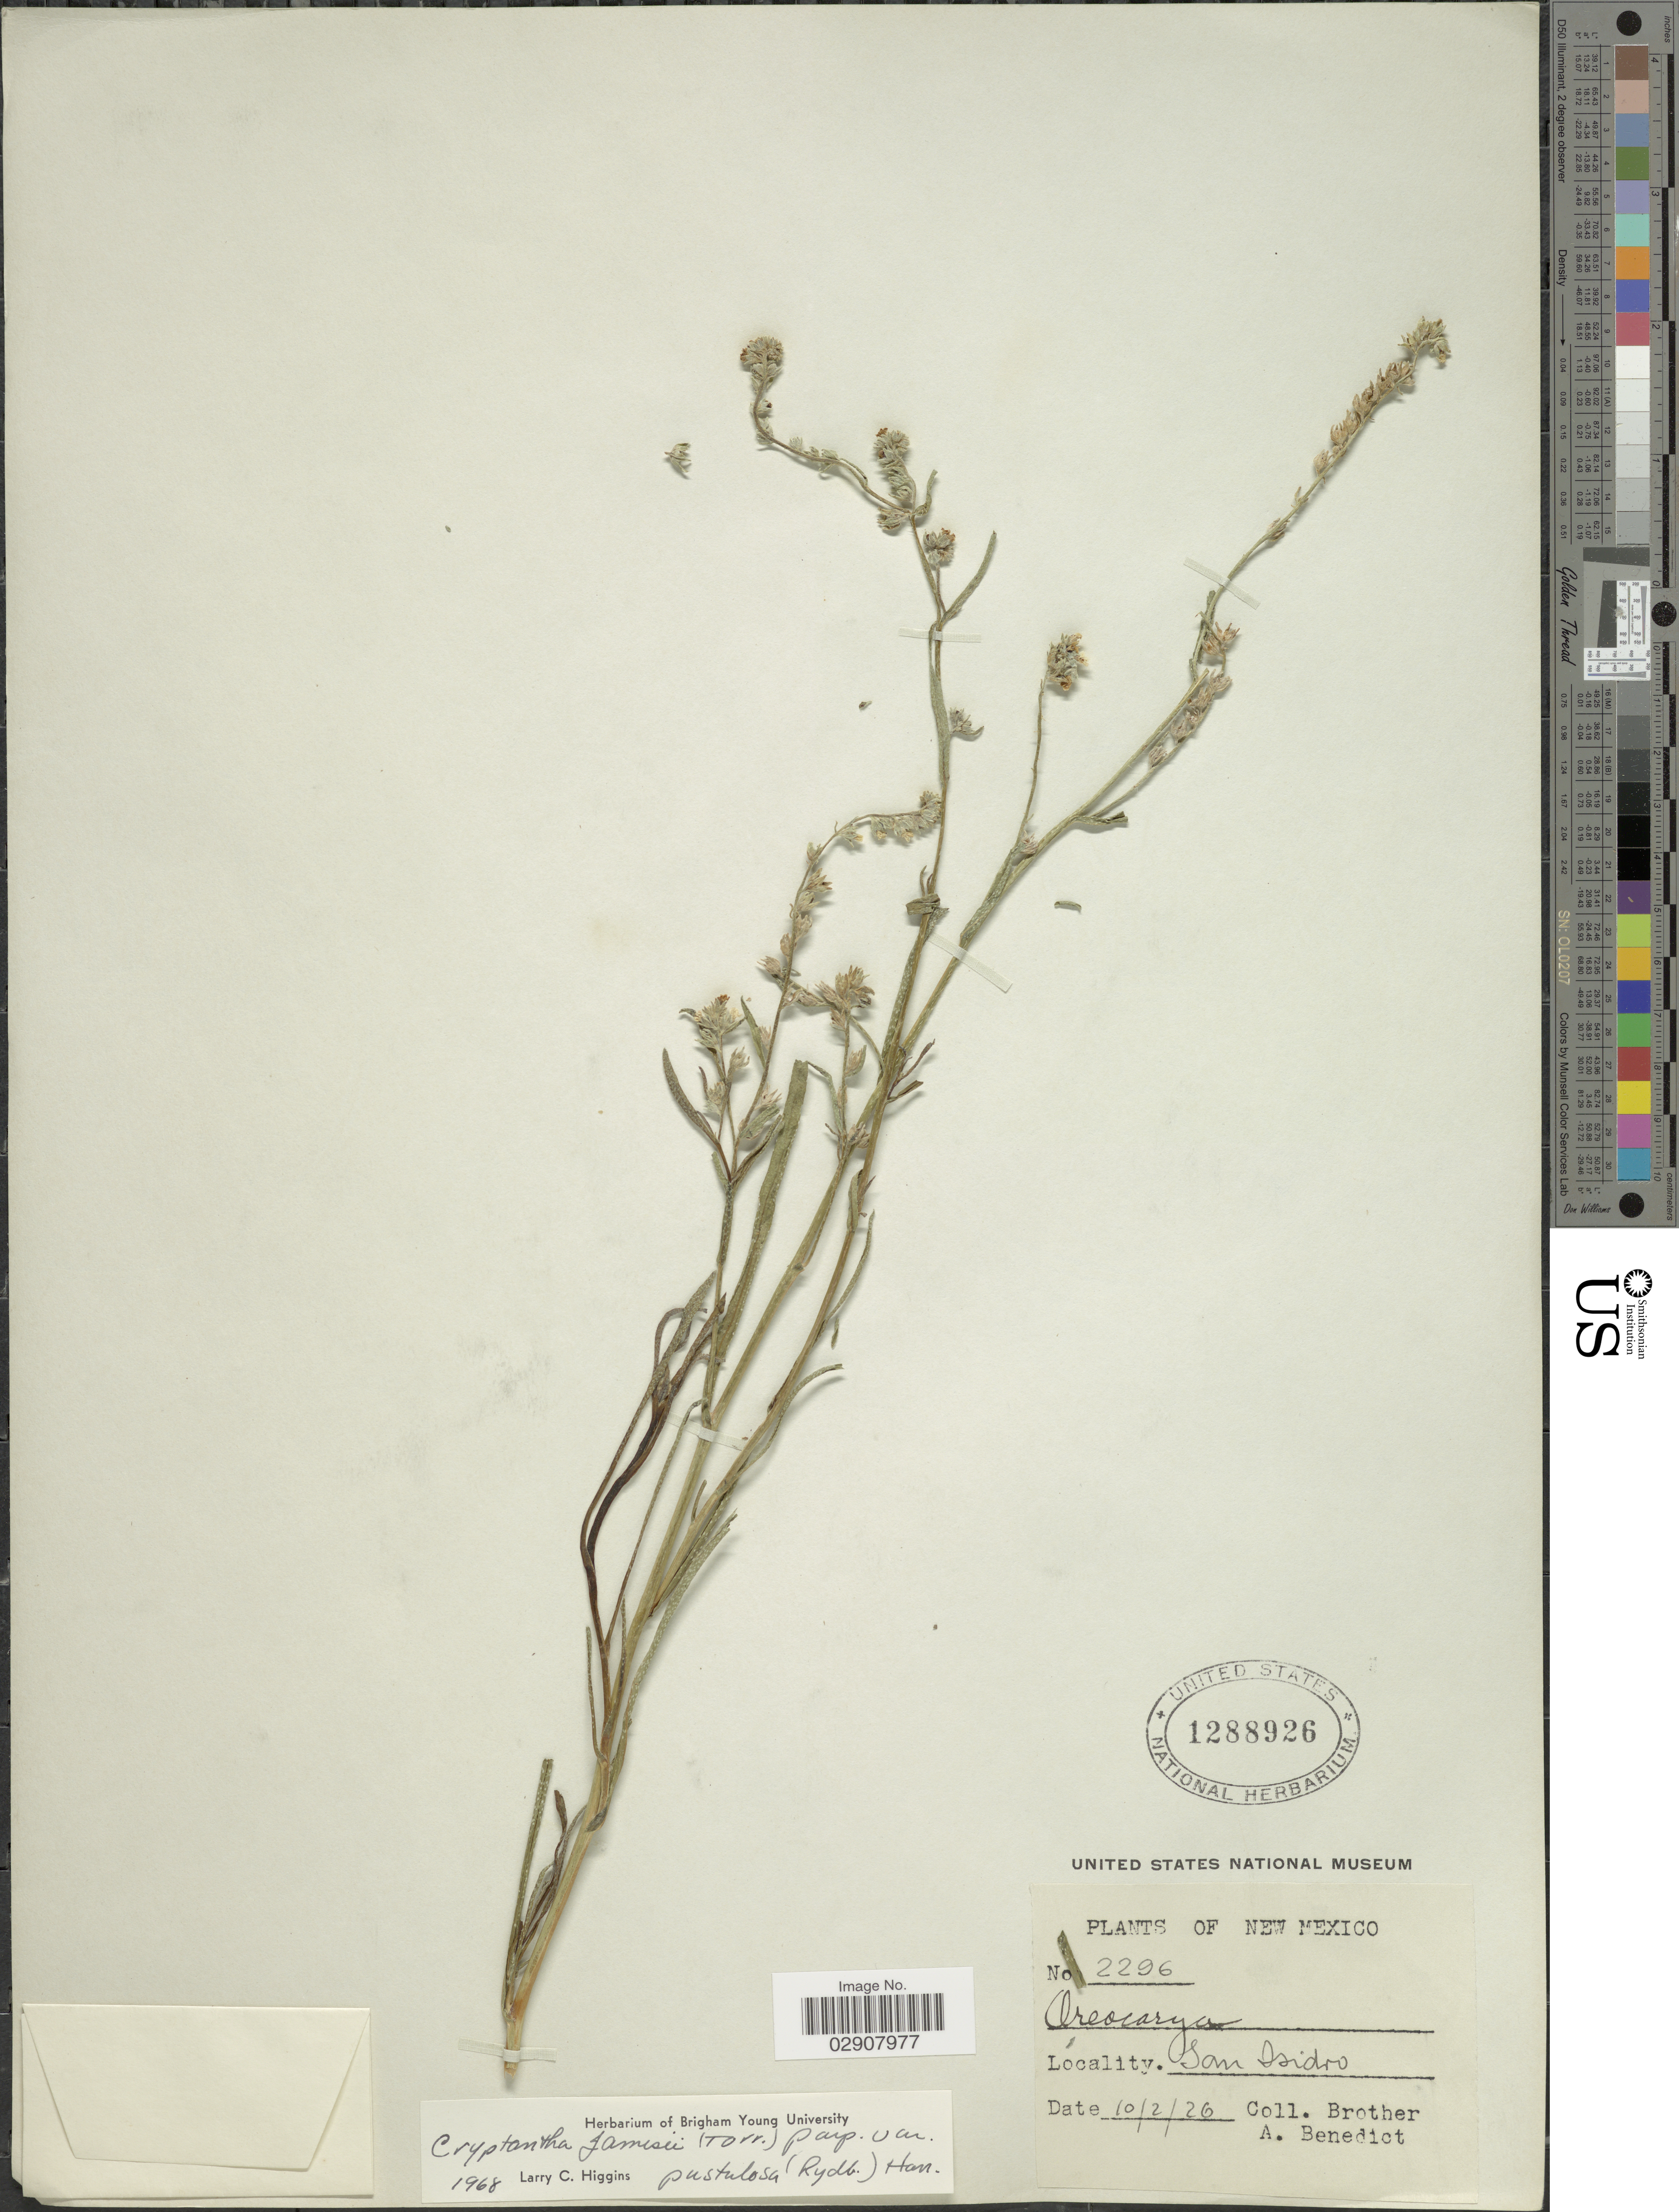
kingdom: Plantae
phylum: Tracheophyta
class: Magnoliopsida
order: Boraginales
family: Boraginaceae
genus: Cryptantha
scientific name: Cryptantha jamesii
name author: (Torr.) Payson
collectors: B. Ayers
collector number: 2296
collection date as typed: Transcribed d/m/y: 10/2/26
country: United States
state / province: New Mexico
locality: San Isidro.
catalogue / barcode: US 1288926